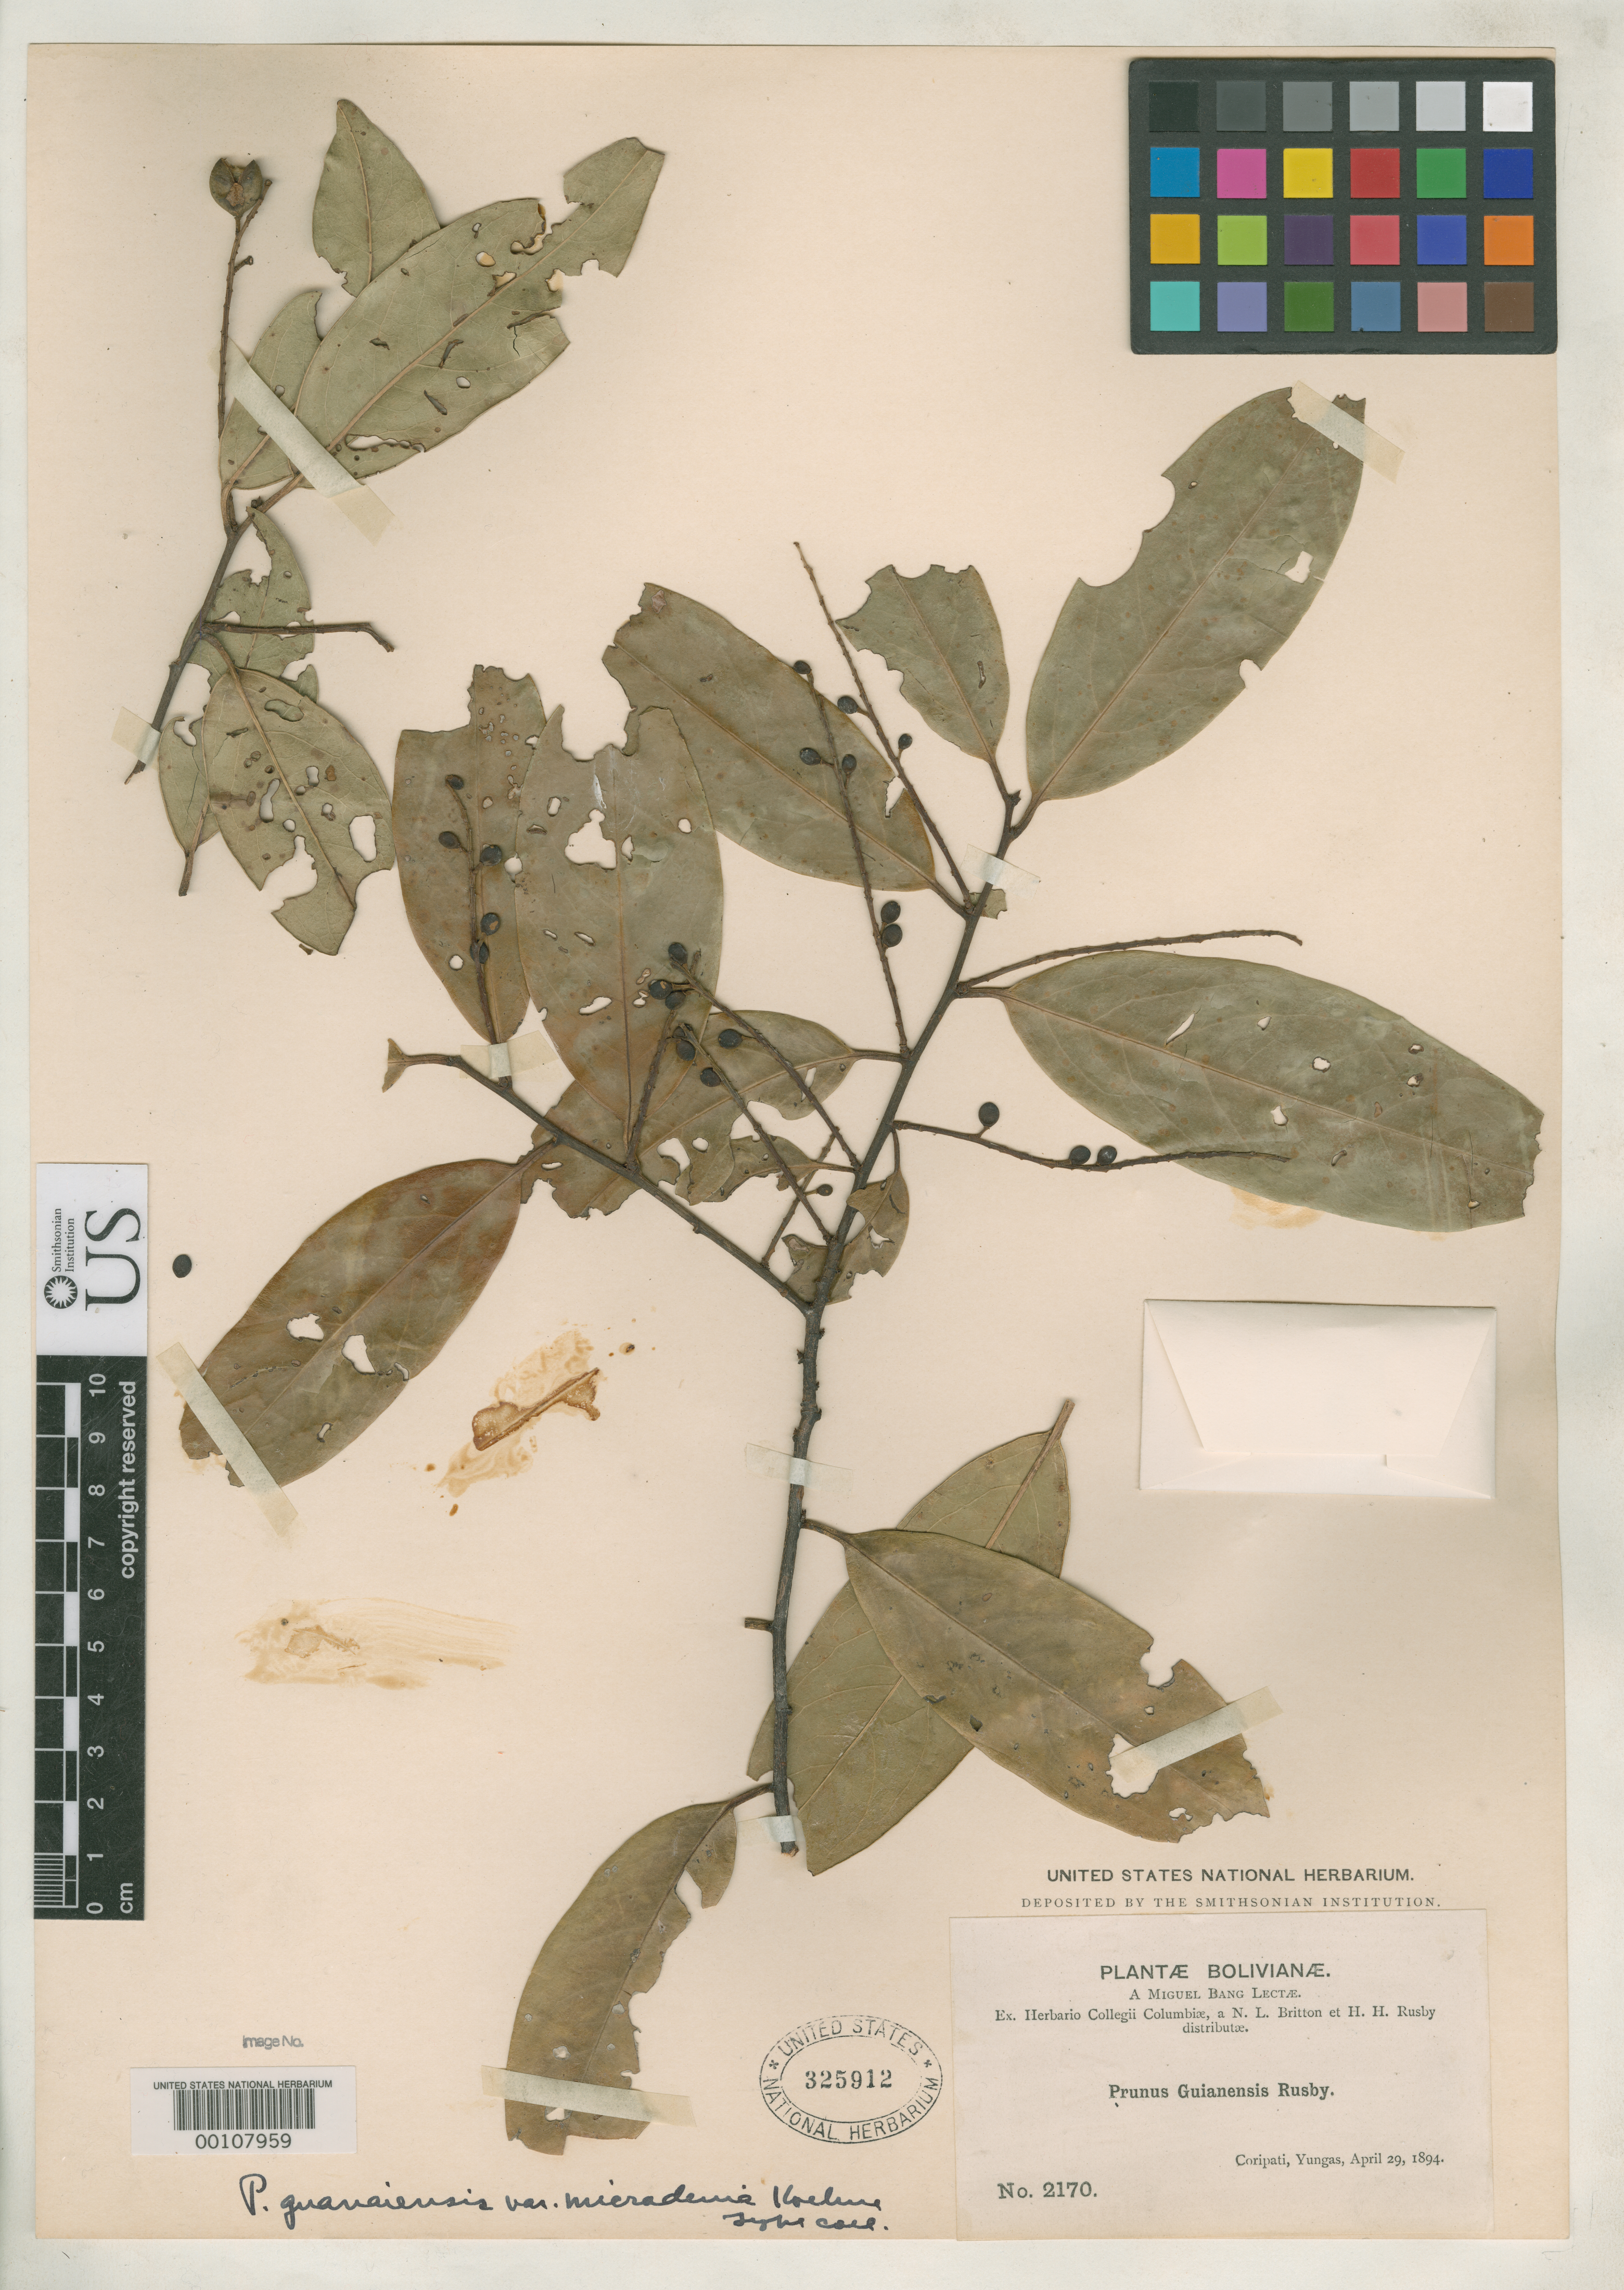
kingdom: Plantae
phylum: Tracheophyta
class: Magnoliopsida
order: Rosales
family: Rosaceae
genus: Prunus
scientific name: Prunus guanaiensis var. micradenia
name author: Koehne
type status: Isotype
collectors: M. Bang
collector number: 2170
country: Bolivia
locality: Coripati, Yungas.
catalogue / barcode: US 325912